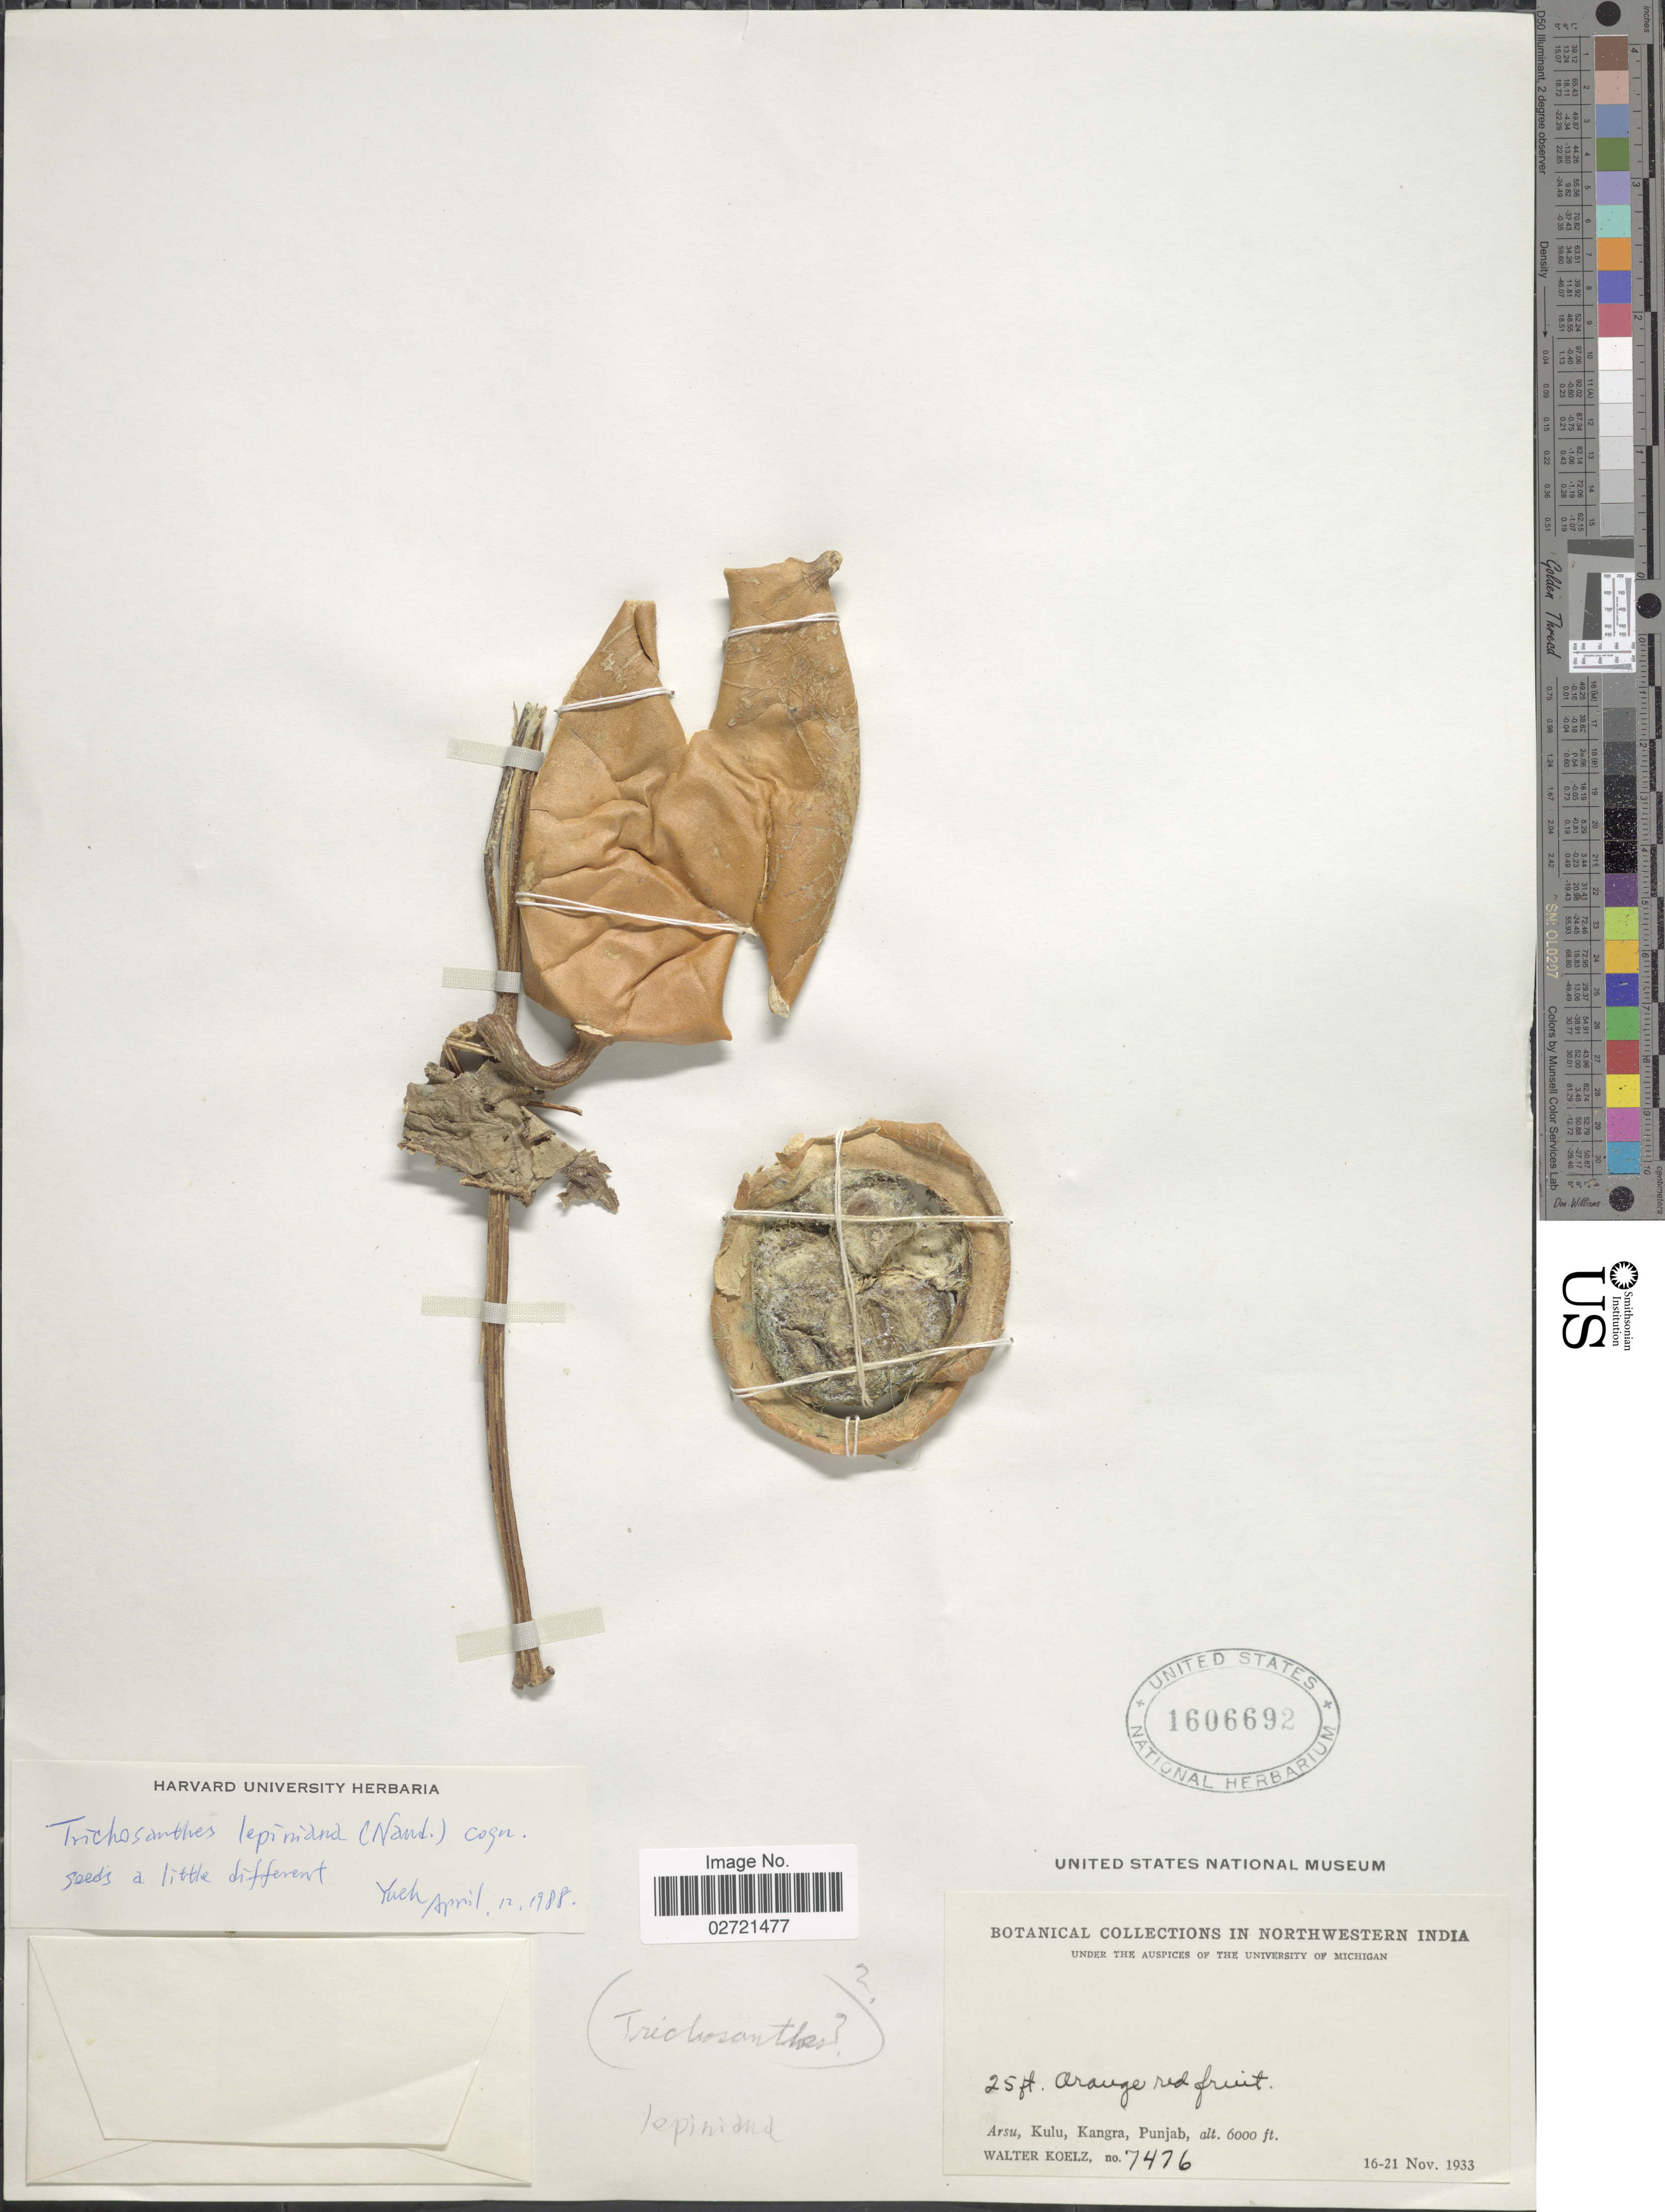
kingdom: Plantae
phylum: Tracheophyta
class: Magnoliopsida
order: Cucurbitales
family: Cucurbitaceae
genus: Trichosanthes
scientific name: Trichosanthes lepiniana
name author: (Naudin) Cogn.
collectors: W. N. Koelz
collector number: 7476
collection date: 1933-11-16/1933-11-21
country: India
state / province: Punjab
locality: Arsu, Kulu, Kangra, Punjab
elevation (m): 1829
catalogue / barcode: US 1606692